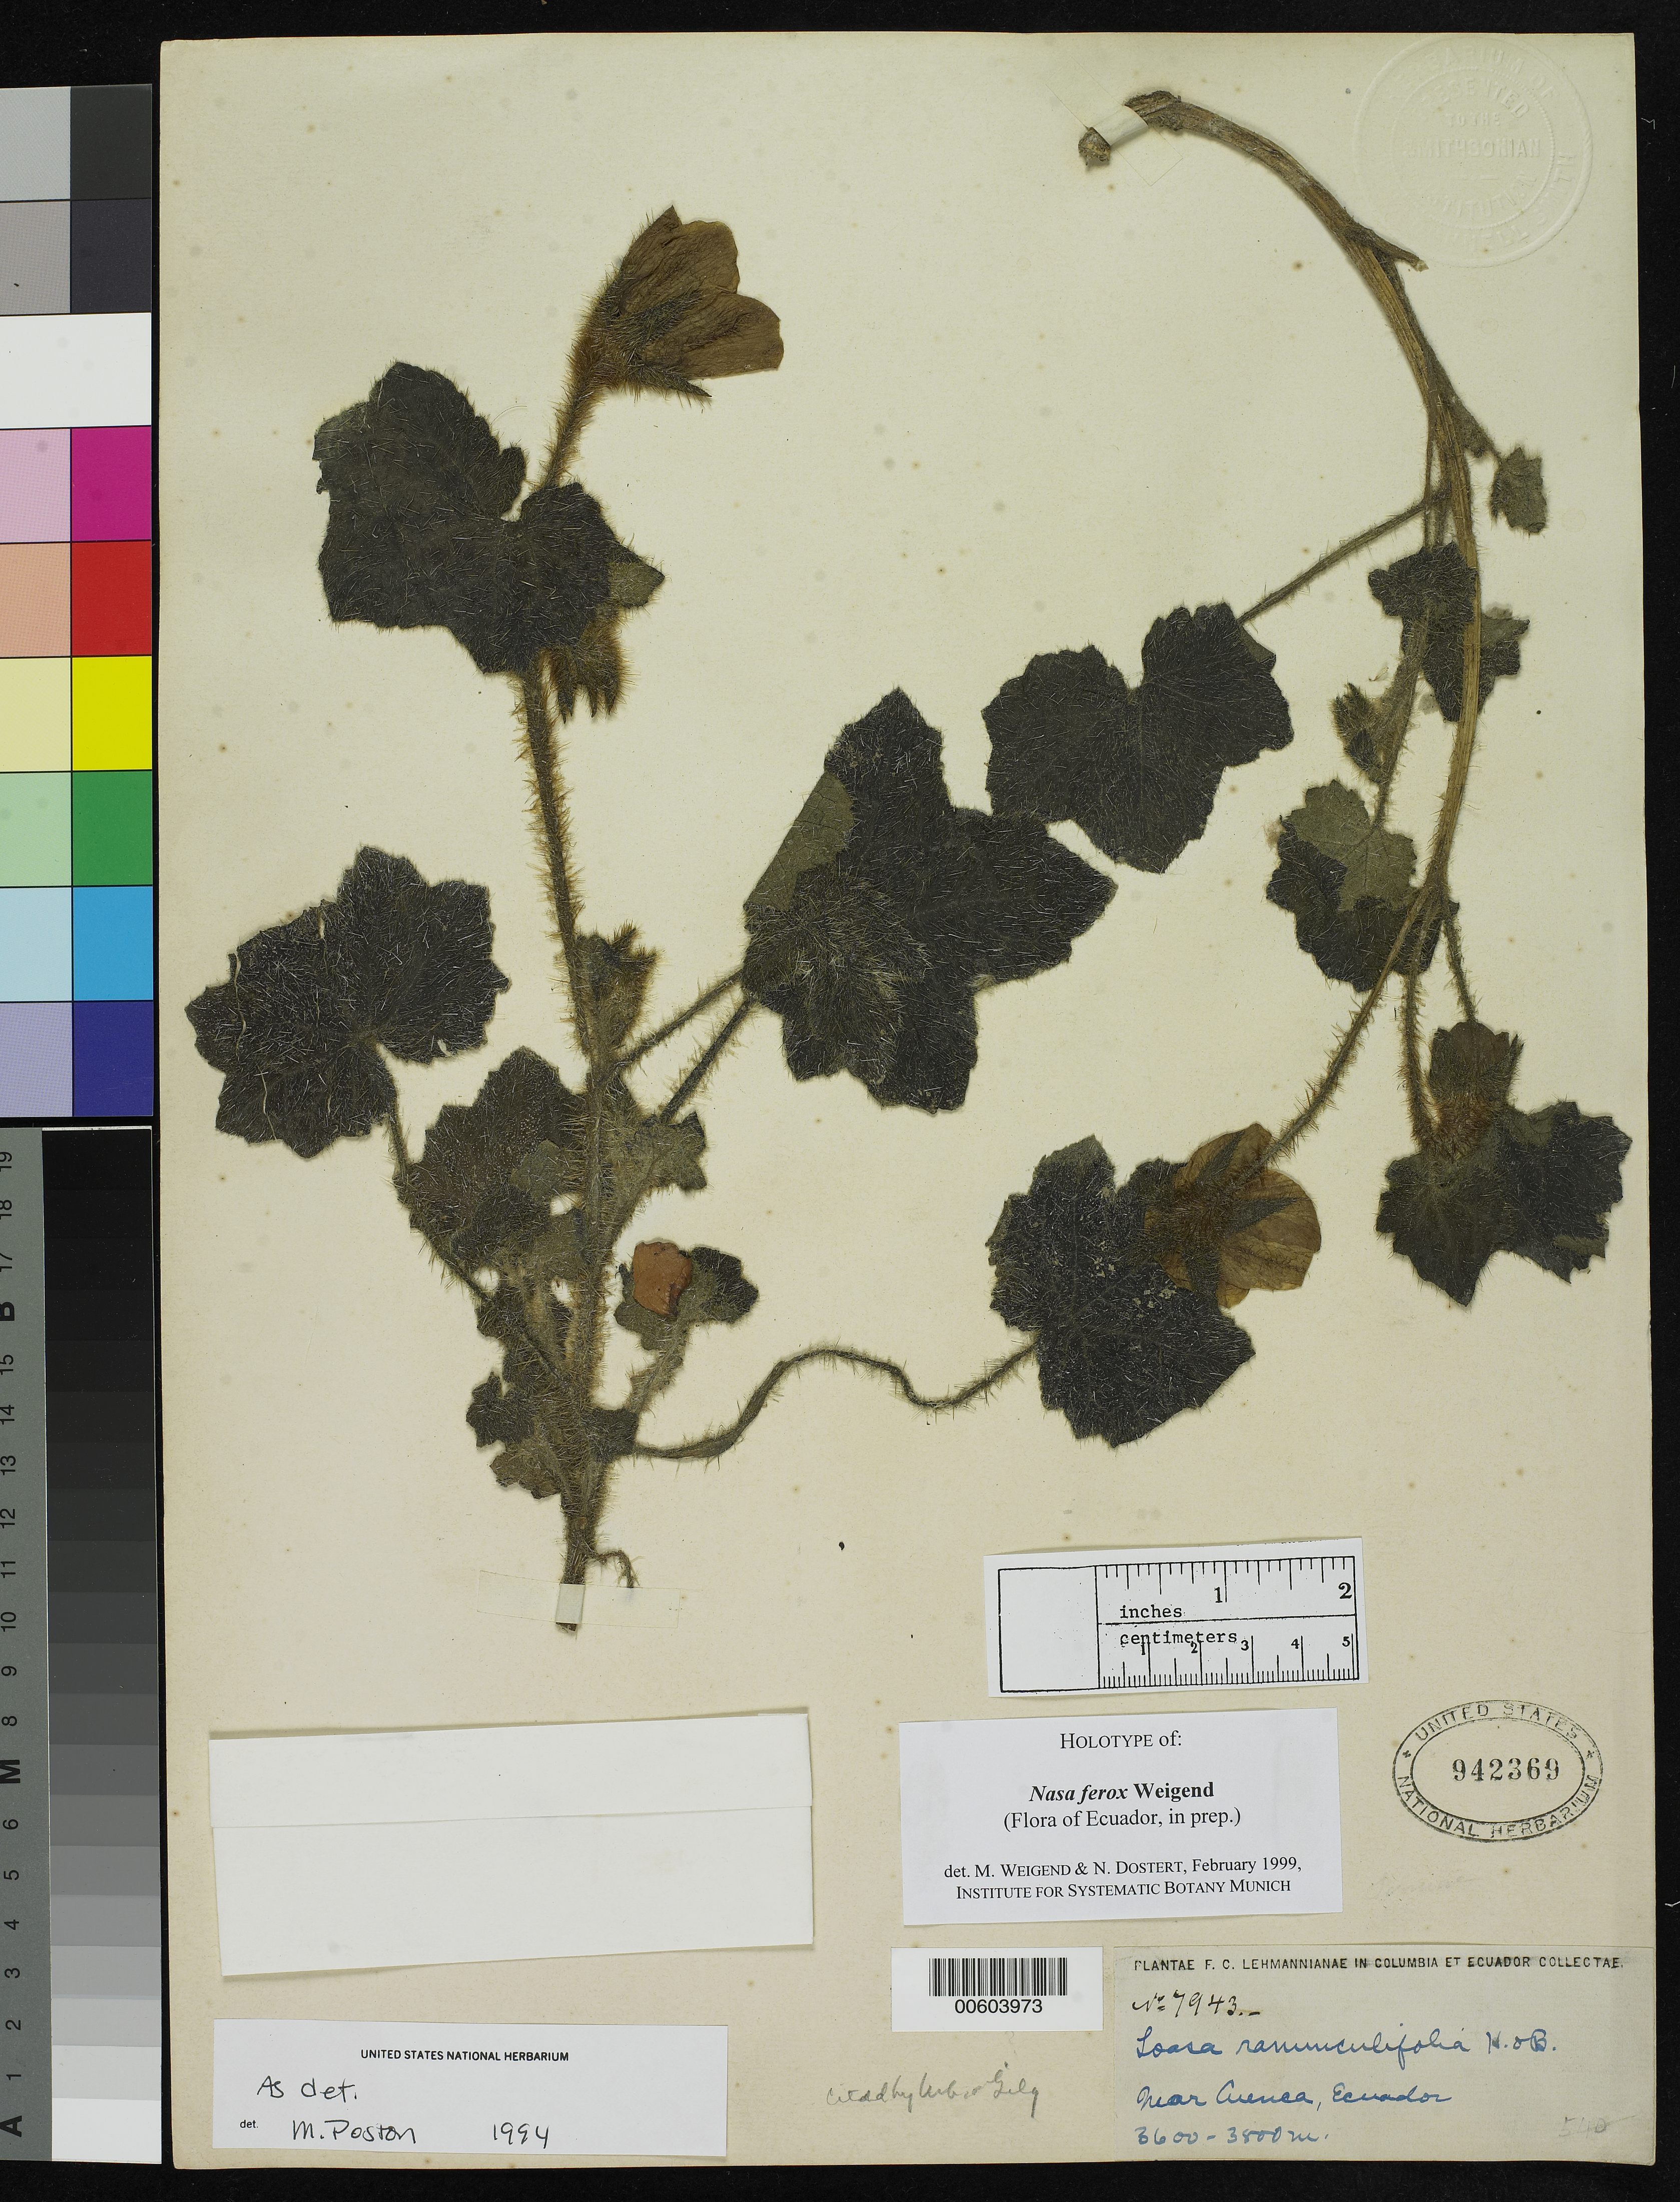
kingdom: Plantae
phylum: Tracheophyta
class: Magnoliopsida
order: Cornales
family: Loasaceae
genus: Nasa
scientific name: Nasa ferox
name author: Weigend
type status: Holotype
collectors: F. C. Lehmann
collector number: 7943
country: Ecuador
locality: Near Cuenca.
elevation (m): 3600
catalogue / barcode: US 942369